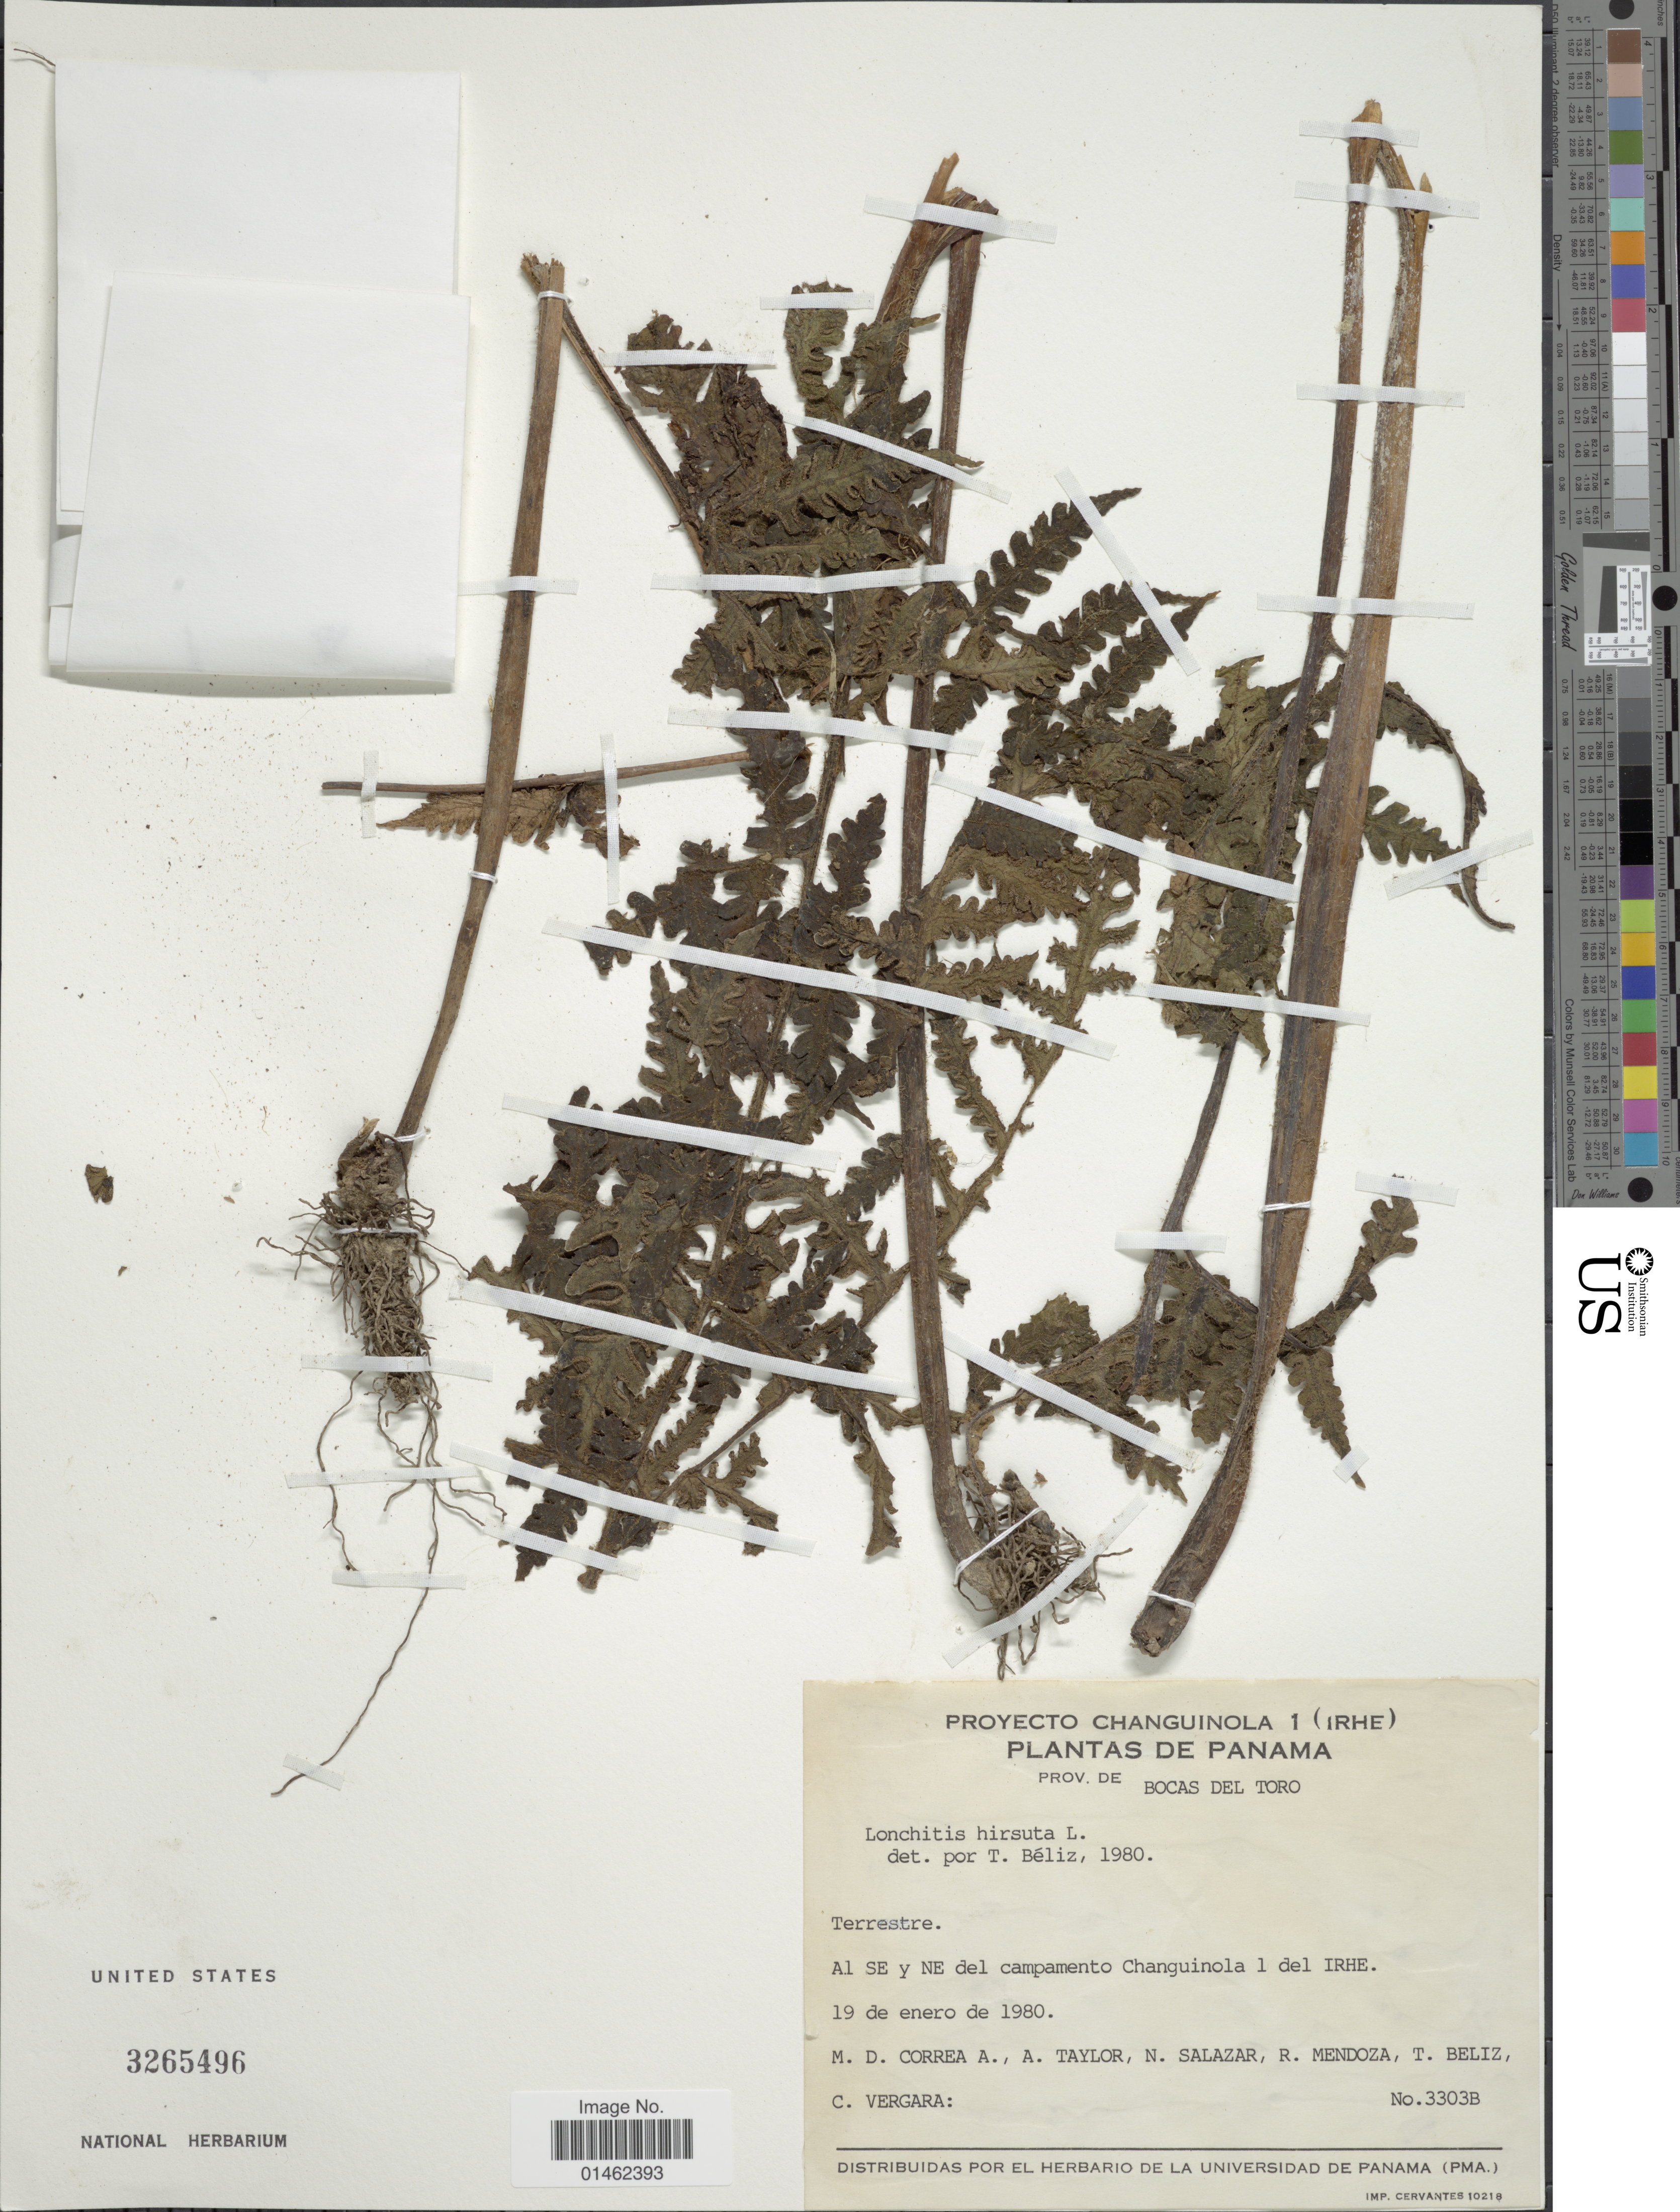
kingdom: Plantae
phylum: Tracheophyta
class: Polypodiopsida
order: Polypodiales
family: Dennstaedtiaceae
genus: Blotiella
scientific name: Blotiella lindeniana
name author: (Hook.) R.M. Tryon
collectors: M. D. Corrêa-A., A. Taylor, N. Salazar, R. Mendoza & et al.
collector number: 3303B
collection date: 1980-01-19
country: Panama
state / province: Bocas del Toro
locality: Al SE yNE del campamento Changuinola 1 del IRHE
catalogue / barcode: US 3265496